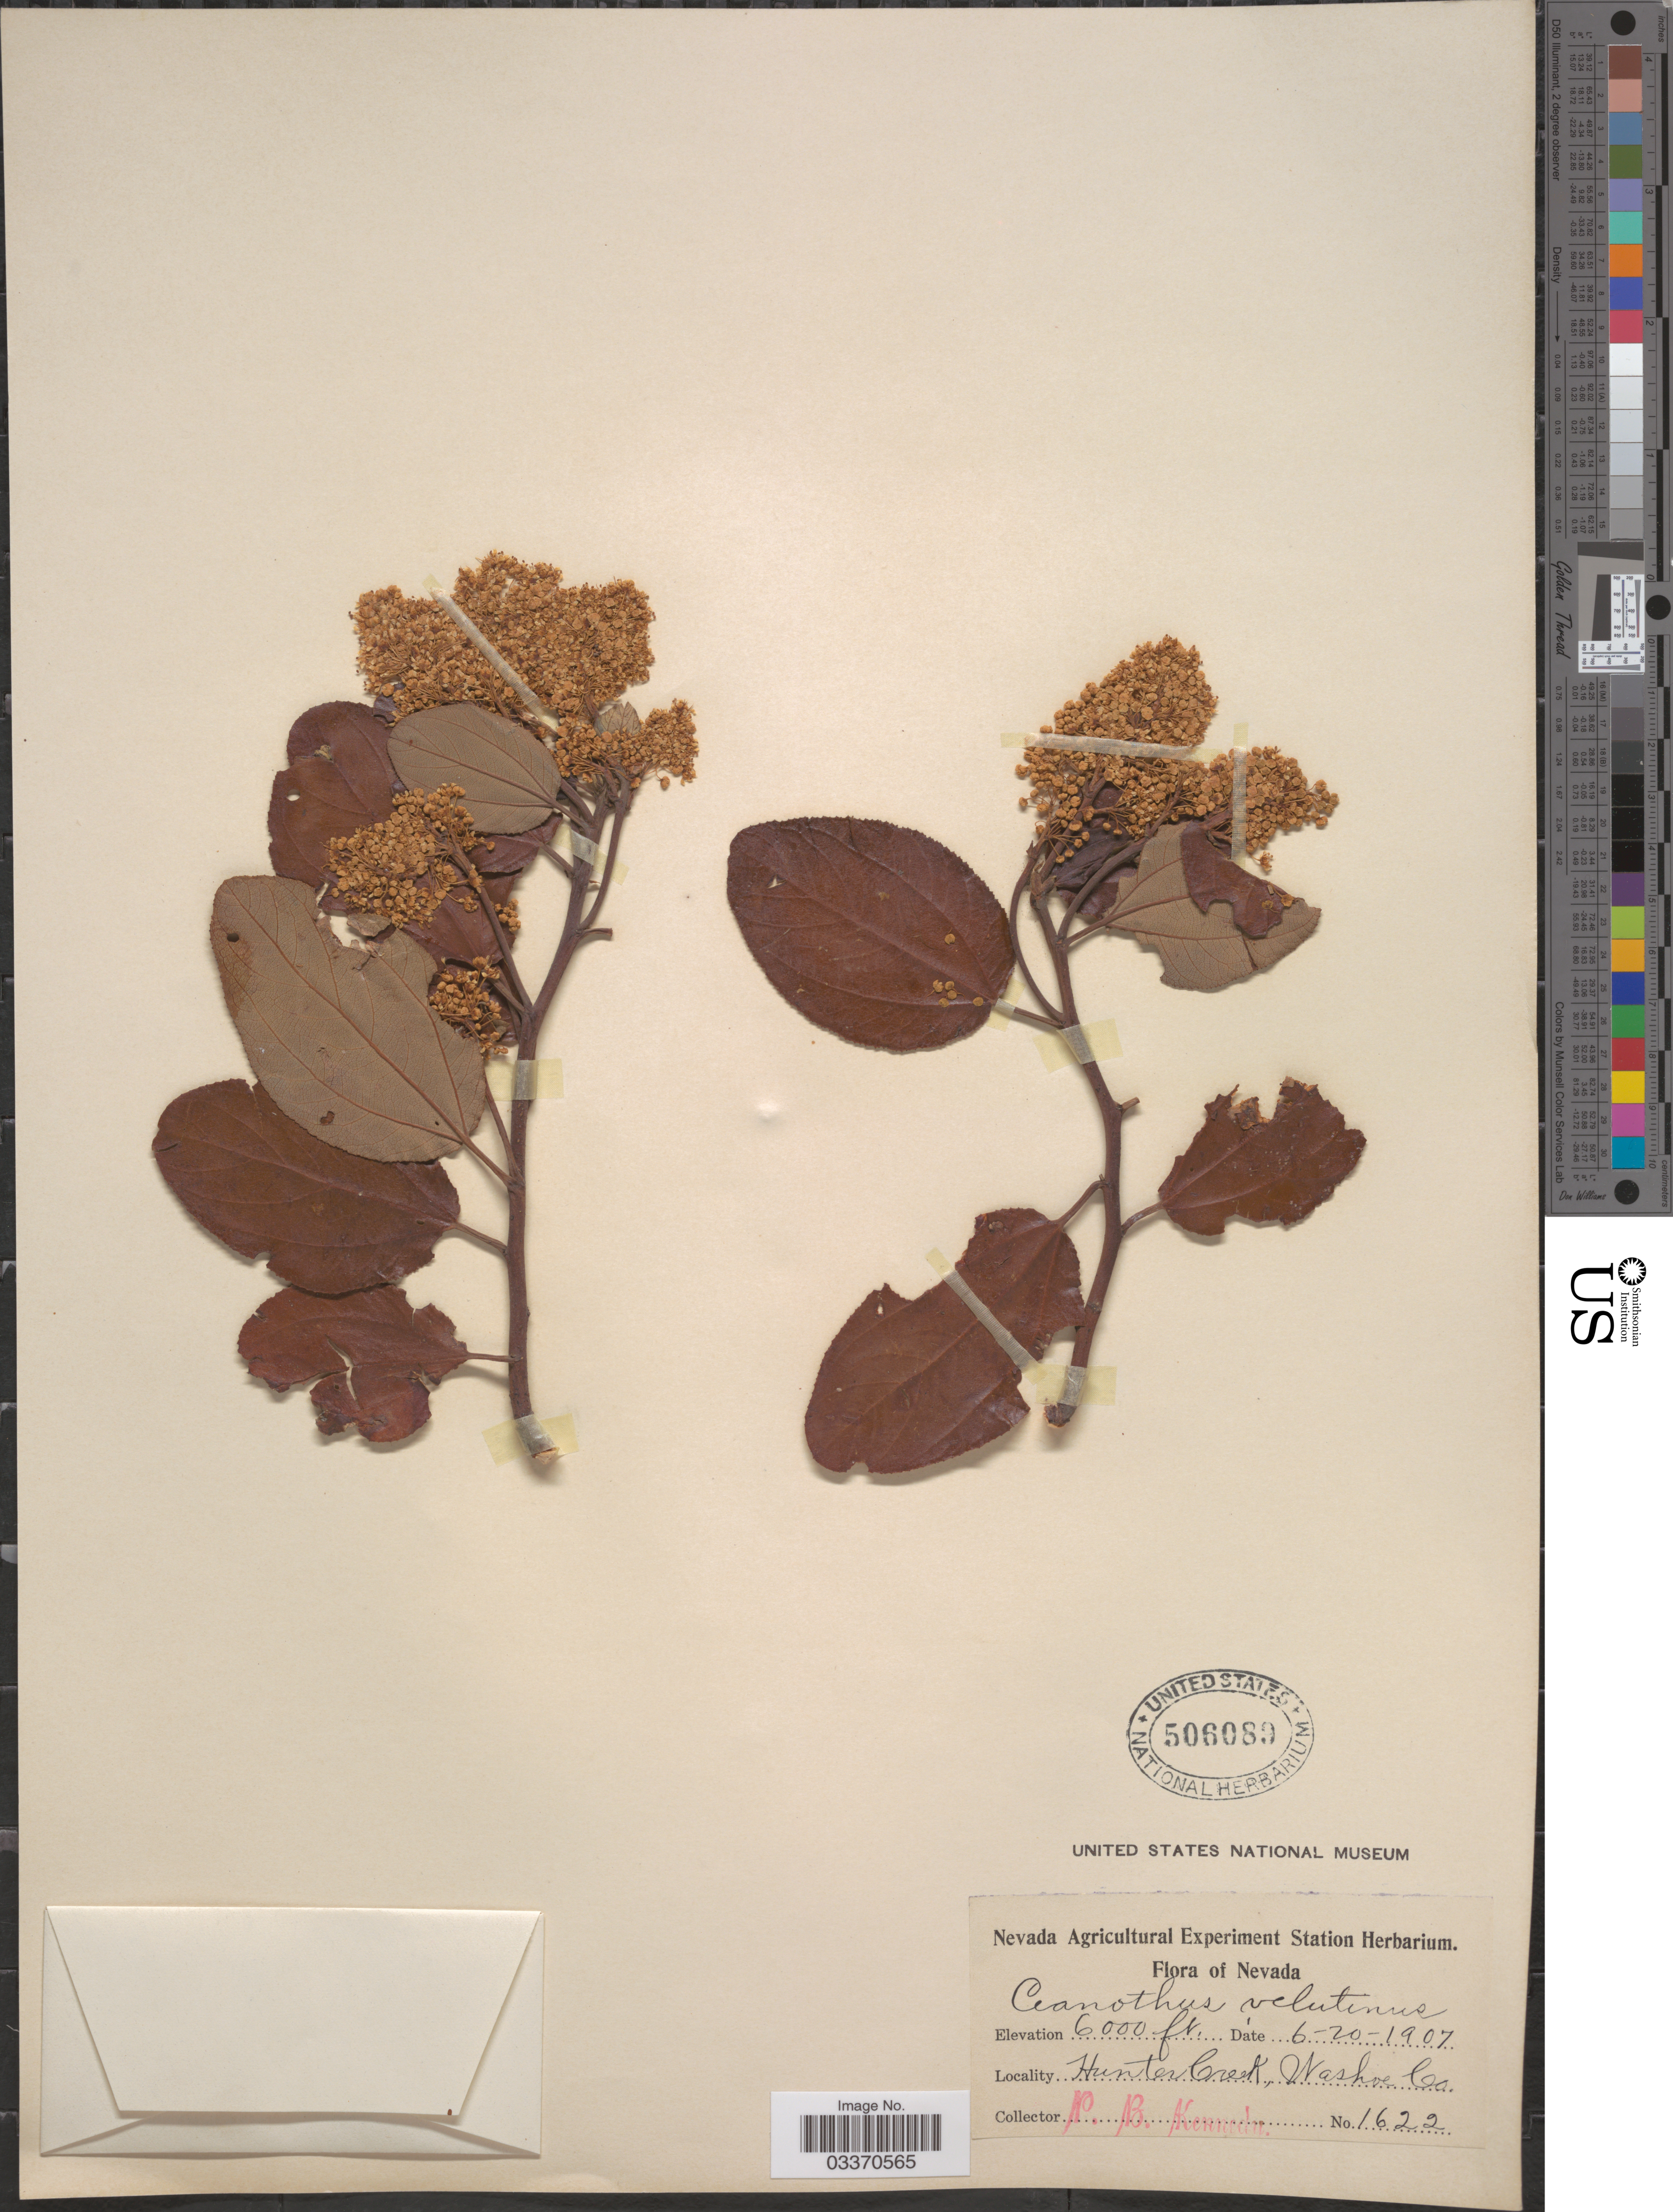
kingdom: Plantae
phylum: Tracheophyta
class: Magnoliopsida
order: Rosales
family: Rhamnaceae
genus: Ceanothus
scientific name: Ceanothus velutinus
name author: Douglas ex Hook.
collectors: P. B. Kennedy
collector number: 1622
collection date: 1907-06-20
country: United States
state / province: Nevada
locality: Hunter Creek, Washoe Co.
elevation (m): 1829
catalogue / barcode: US 506089